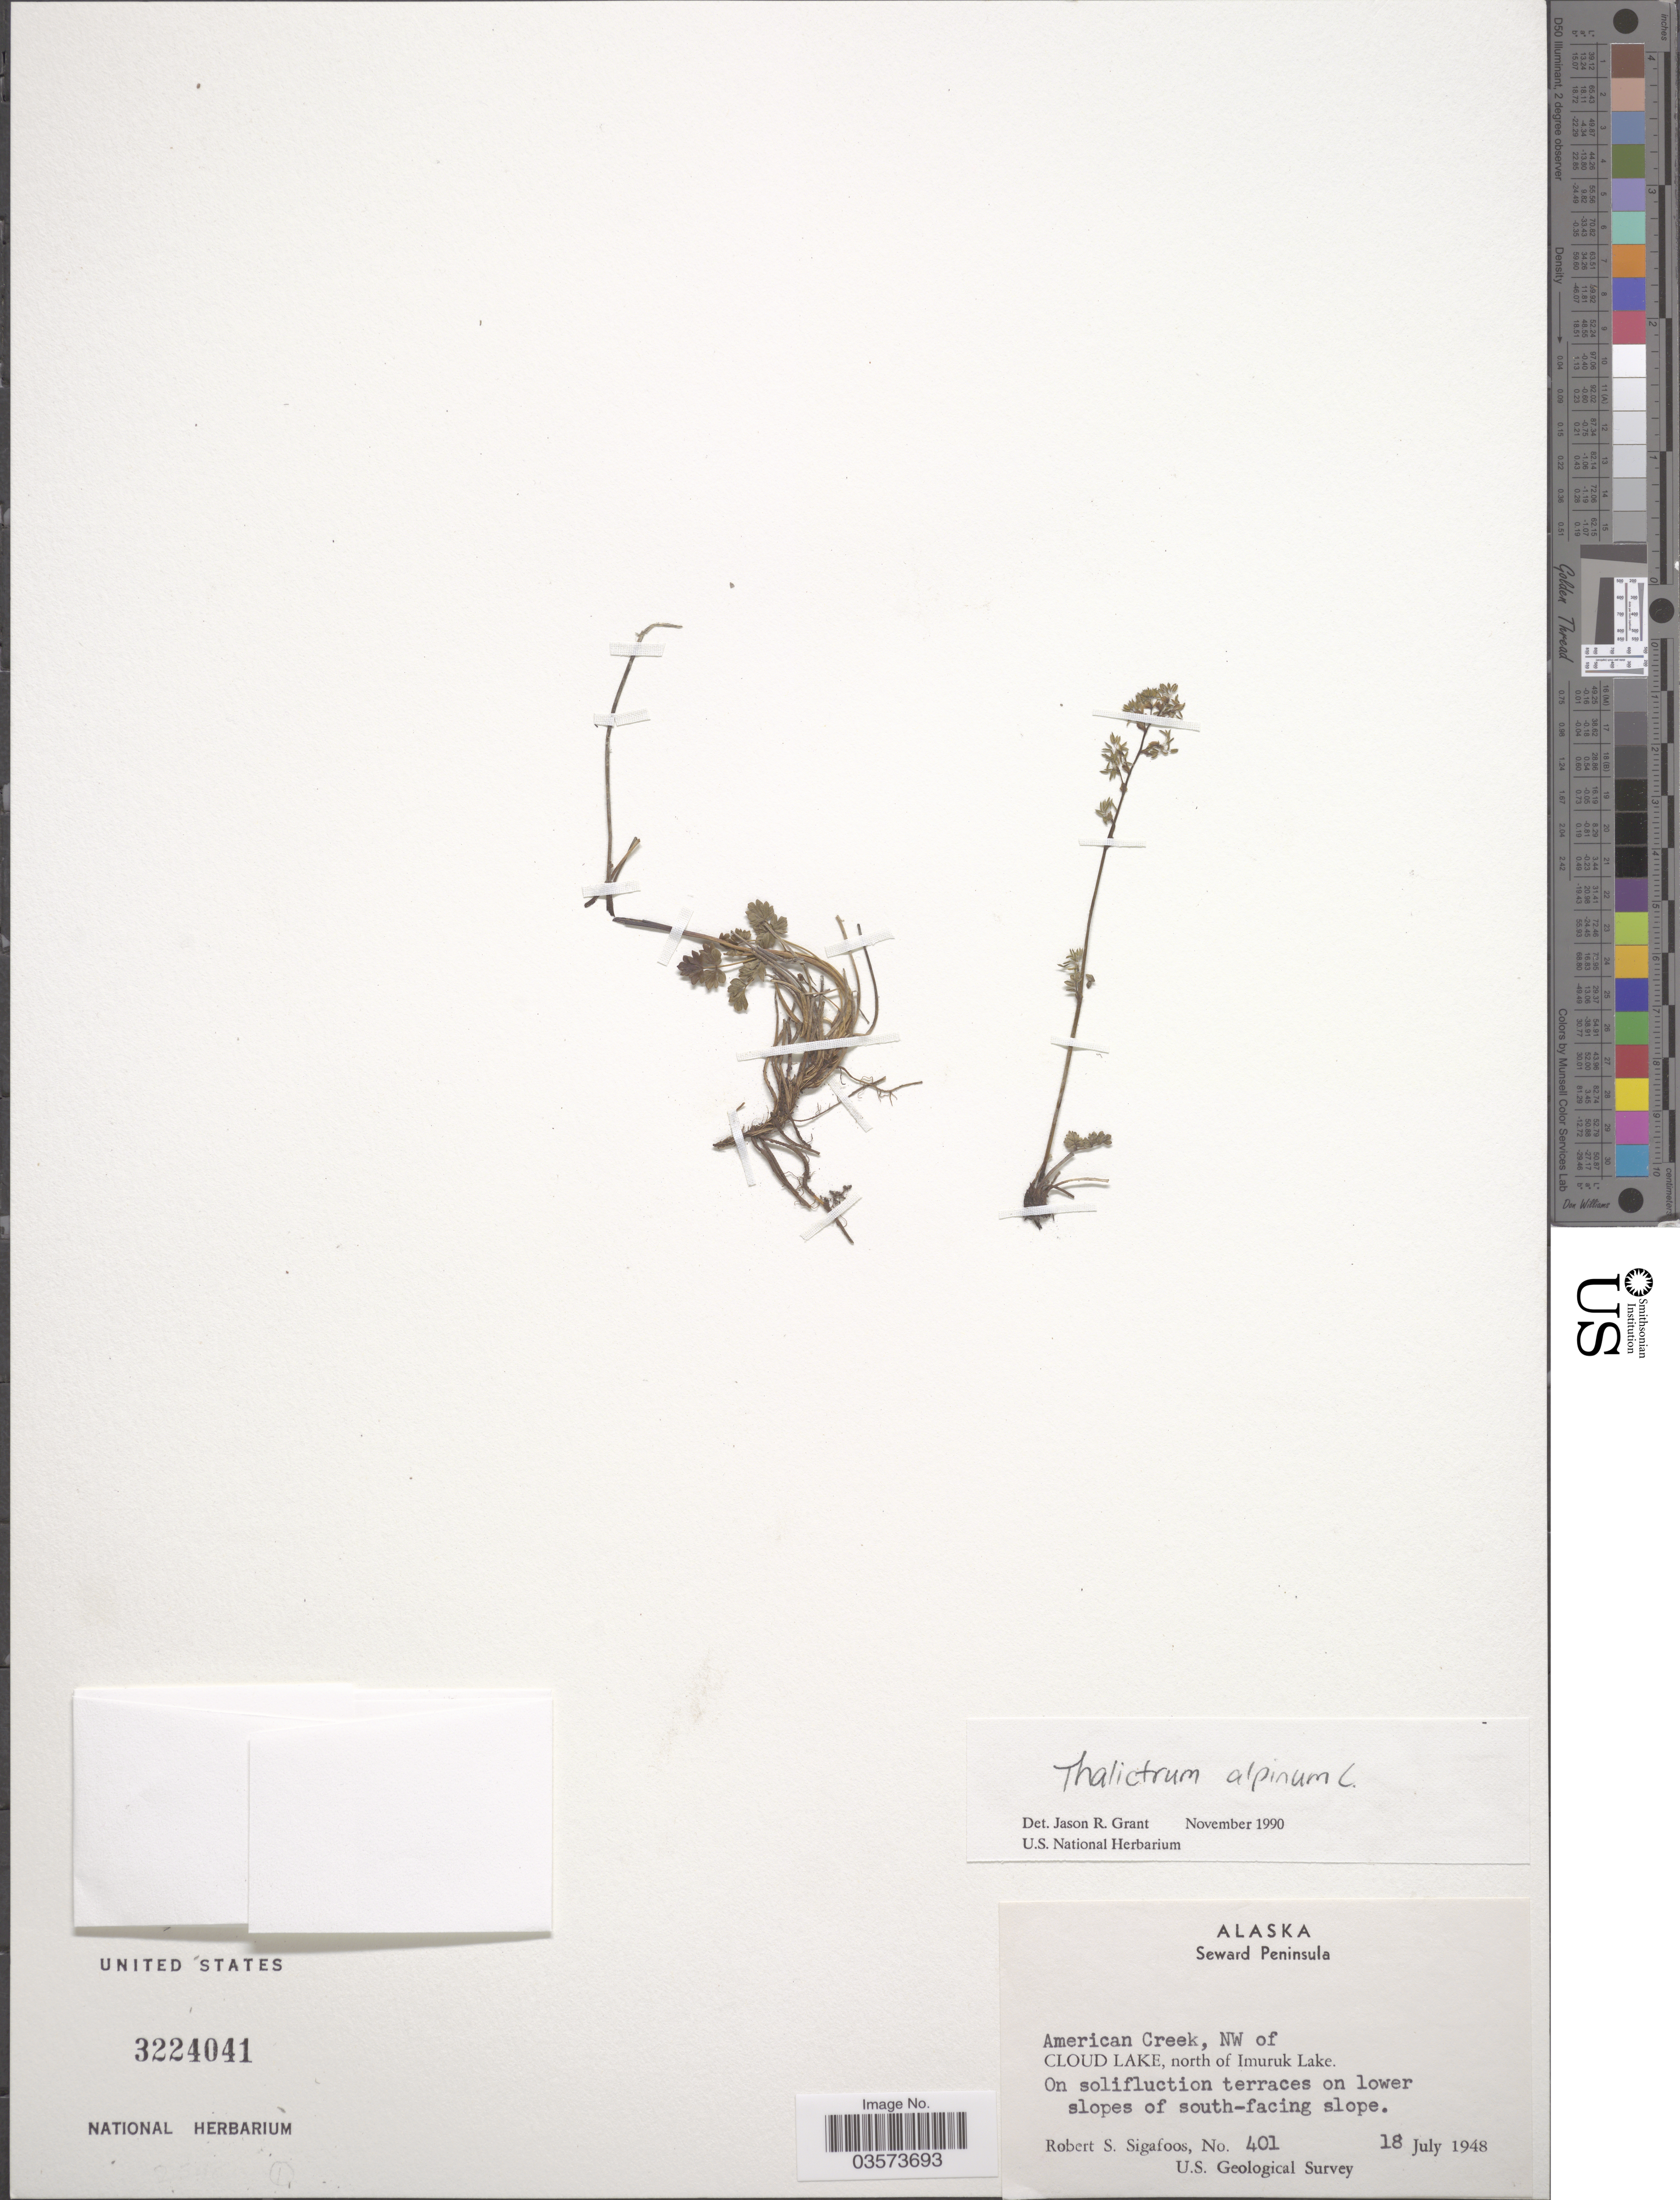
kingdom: Plantae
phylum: Tracheophyta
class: Magnoliopsida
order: Ranunculales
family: Ranunculaceae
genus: Thalictrum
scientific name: Thalictrum alpinum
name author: L.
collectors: R. Sigafoos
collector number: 401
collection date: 1948-07-18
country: United States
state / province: Alaska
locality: Seward Penisula. American Creek, NW of Cloud Lake, north of Imuruk Lake. On lower slopes of south-facing slope.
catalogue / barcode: US 3224041